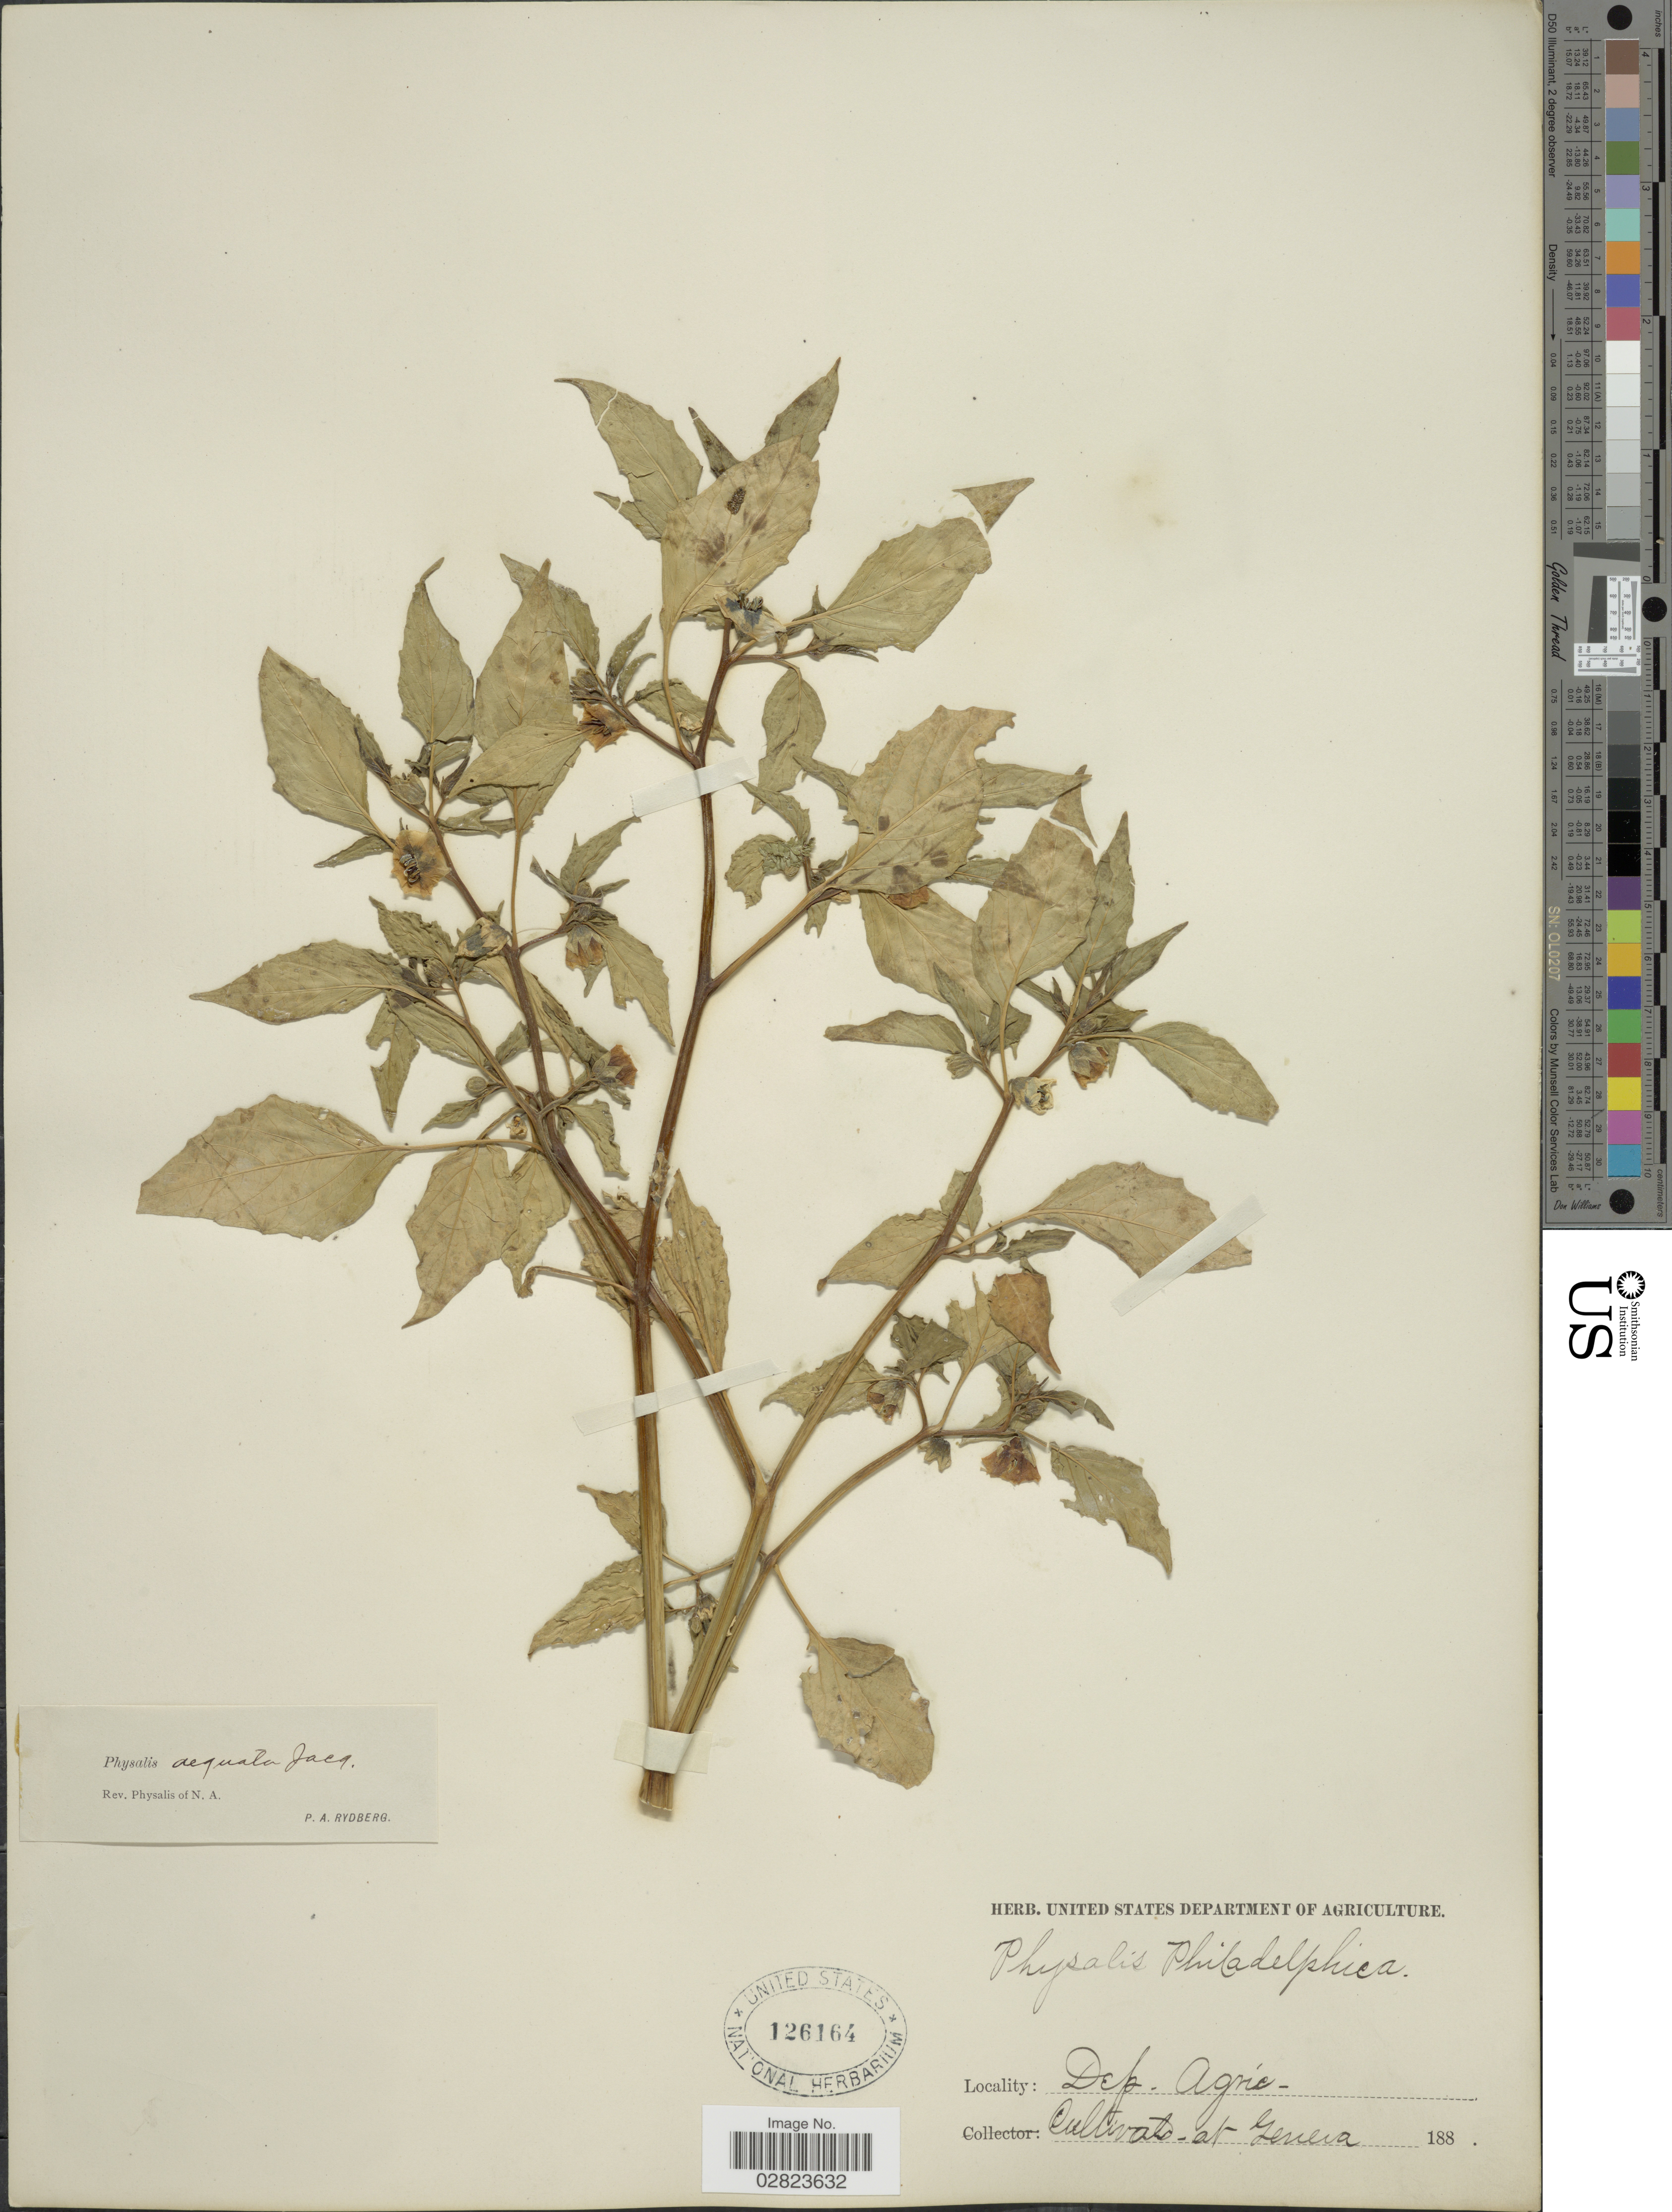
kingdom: Plantae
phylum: Tracheophyta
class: Magnoliopsida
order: Solanales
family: Solanaceae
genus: Physalis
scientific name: Physalis ixocarpa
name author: Brot. ex Hornem.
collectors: ex herb. U. S. Department of Agriculture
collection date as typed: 188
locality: Dep. Agric. Cultivated at Geneva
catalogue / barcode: US 126164